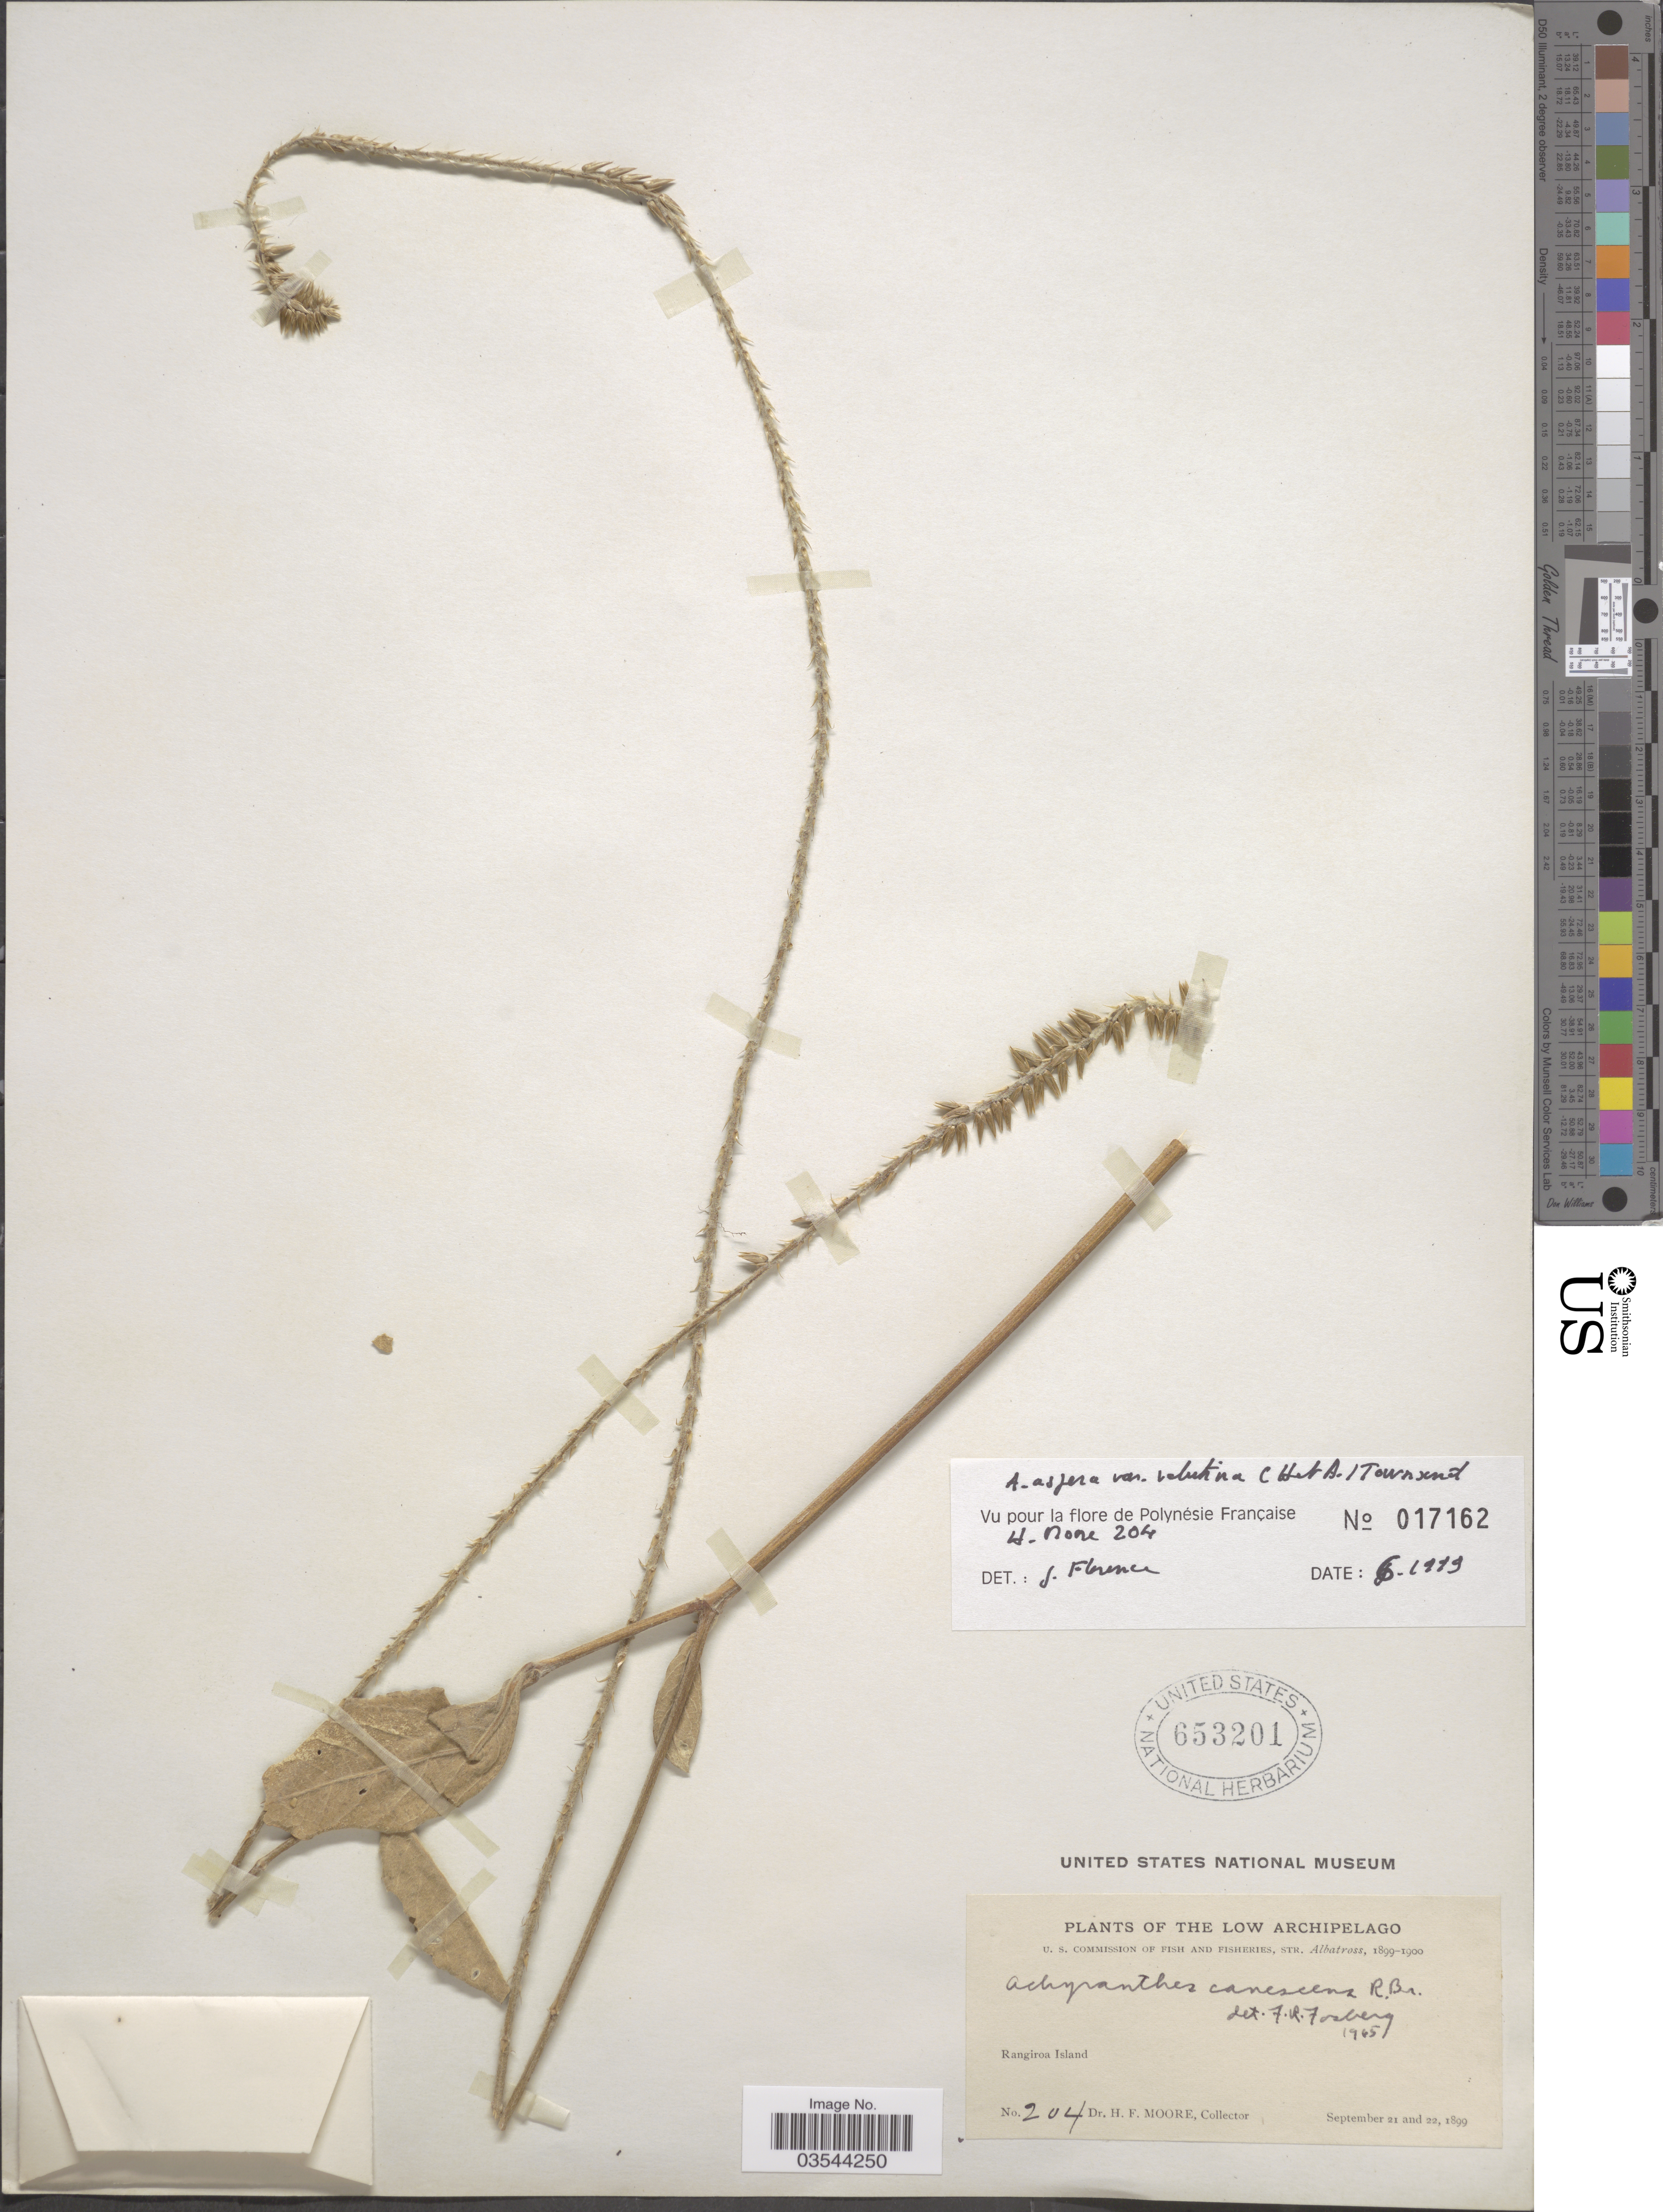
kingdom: Plantae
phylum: Tracheophyta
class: Magnoliopsida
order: Caryophyllales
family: Amaranthaceae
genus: Achyranthes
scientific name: Achyranthes aspera var. velutina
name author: (Hook. & Arn.) C. C. Towns.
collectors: H. F. Moore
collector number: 204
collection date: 1899-09-21/1899-09-22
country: French Polynesia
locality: The Low Archipelago. Rangiroa Island.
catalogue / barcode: US 653201